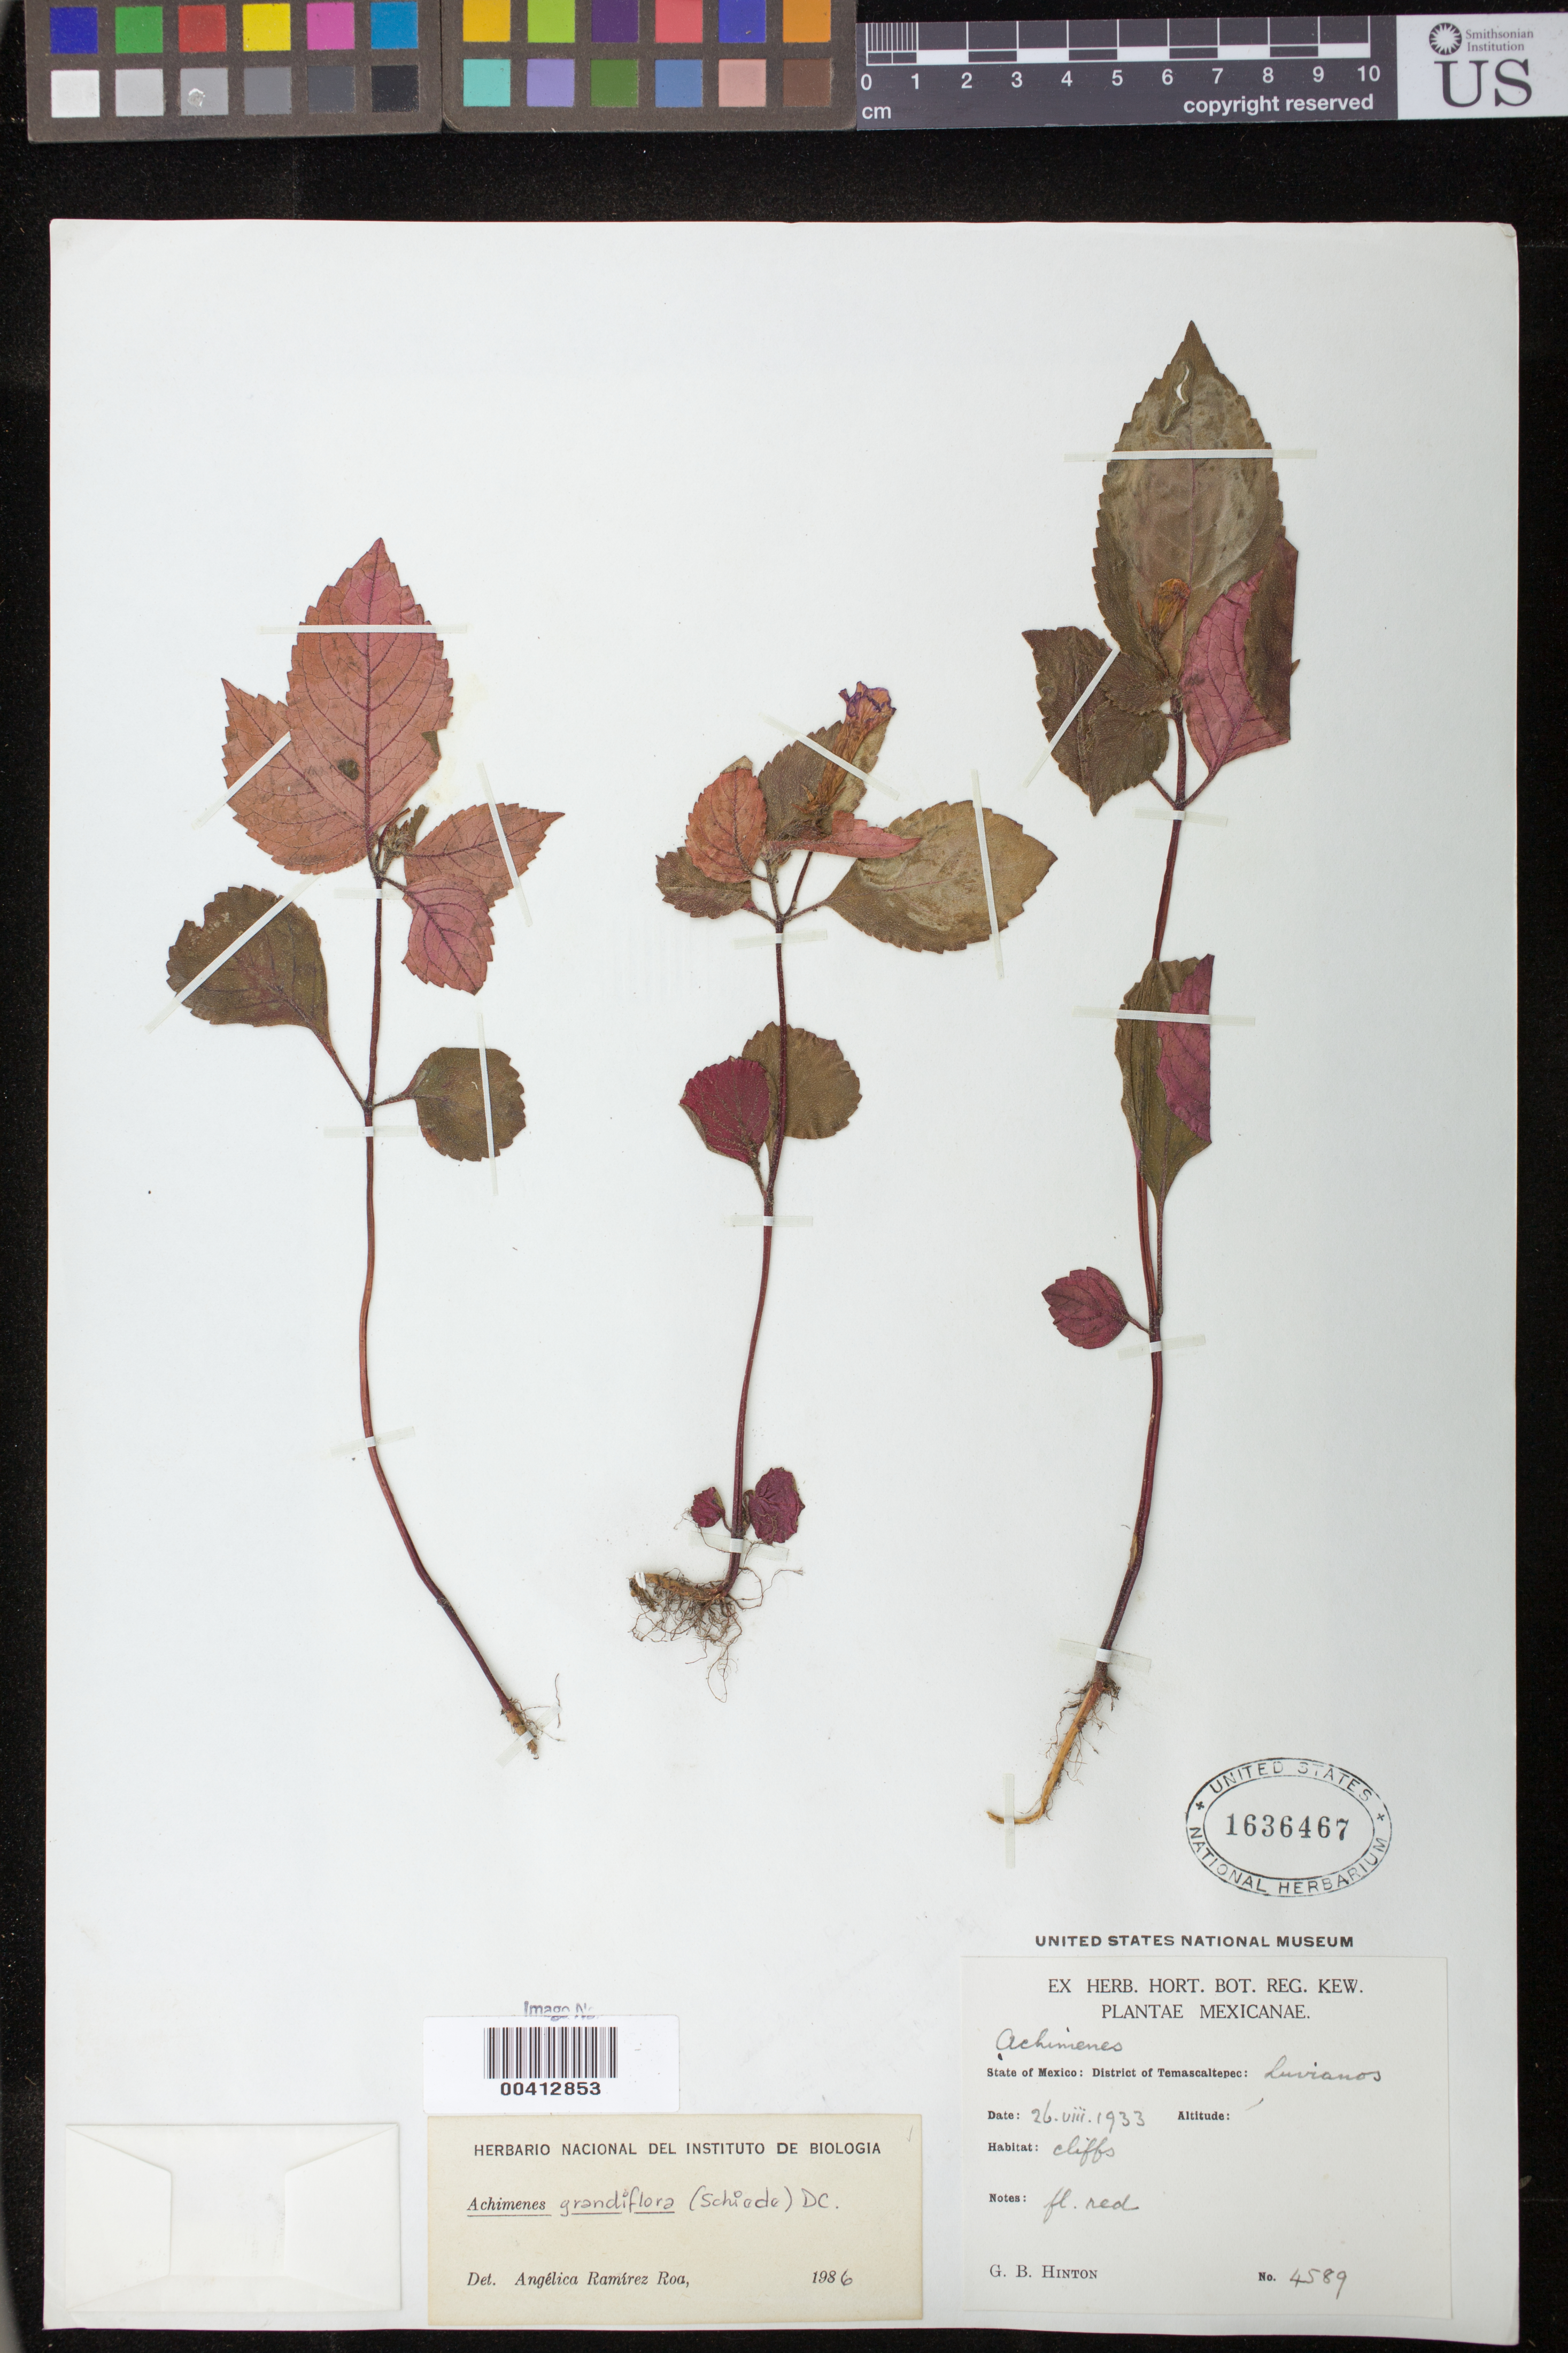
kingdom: Plantae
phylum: Tracheophyta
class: Magnoliopsida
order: Lamiales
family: Gesneriaceae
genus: Achimenes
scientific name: Achimenes grandiflora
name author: (Schiede) DC.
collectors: G. B. Hinton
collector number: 4589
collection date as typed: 26 Aug 1933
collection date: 1933-08-26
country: Mexico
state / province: México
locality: Dist. of Temascaltepec, Luvianos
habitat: Cliff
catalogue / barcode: US 1636467